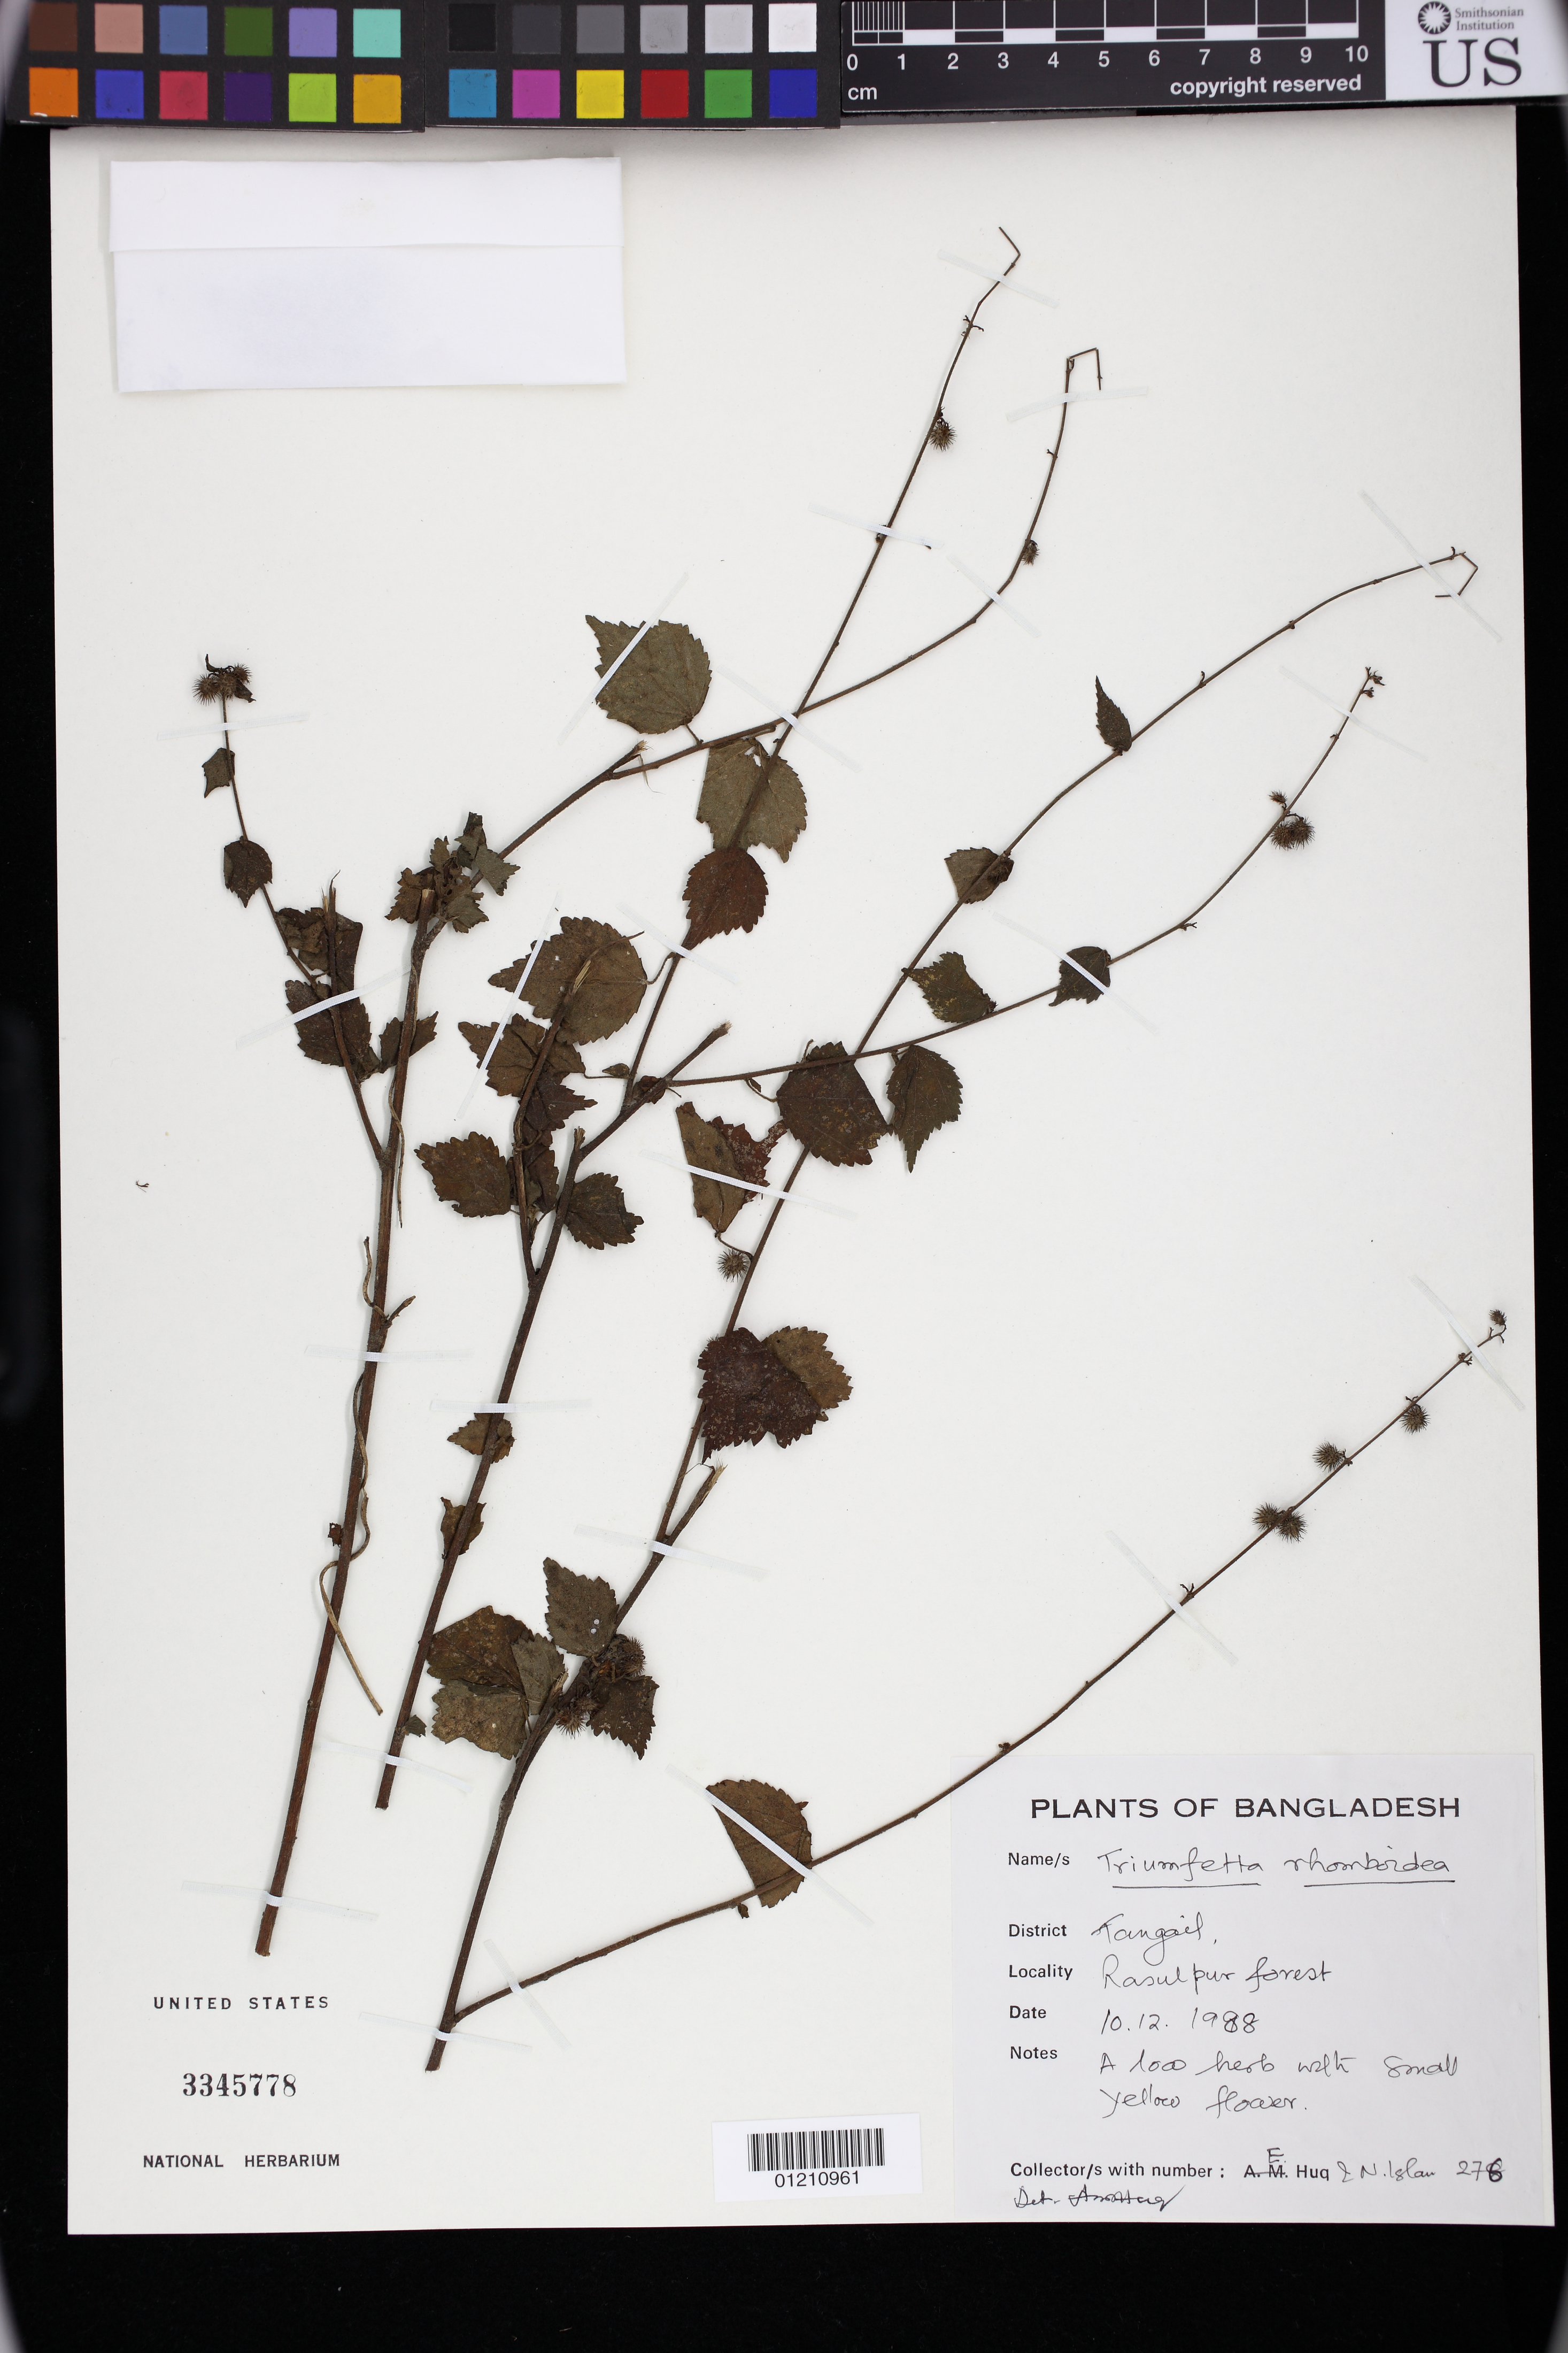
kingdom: Plantae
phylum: Tracheophyta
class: Magnoliopsida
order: Malvales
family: Malvaceae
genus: Triumfetta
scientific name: Triumfetta rhomboidea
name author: Jacq.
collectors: E. Huq & N. Islam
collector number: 276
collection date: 1988-10-12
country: Bangladesh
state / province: Dhaka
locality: Tangail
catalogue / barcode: US 3345778